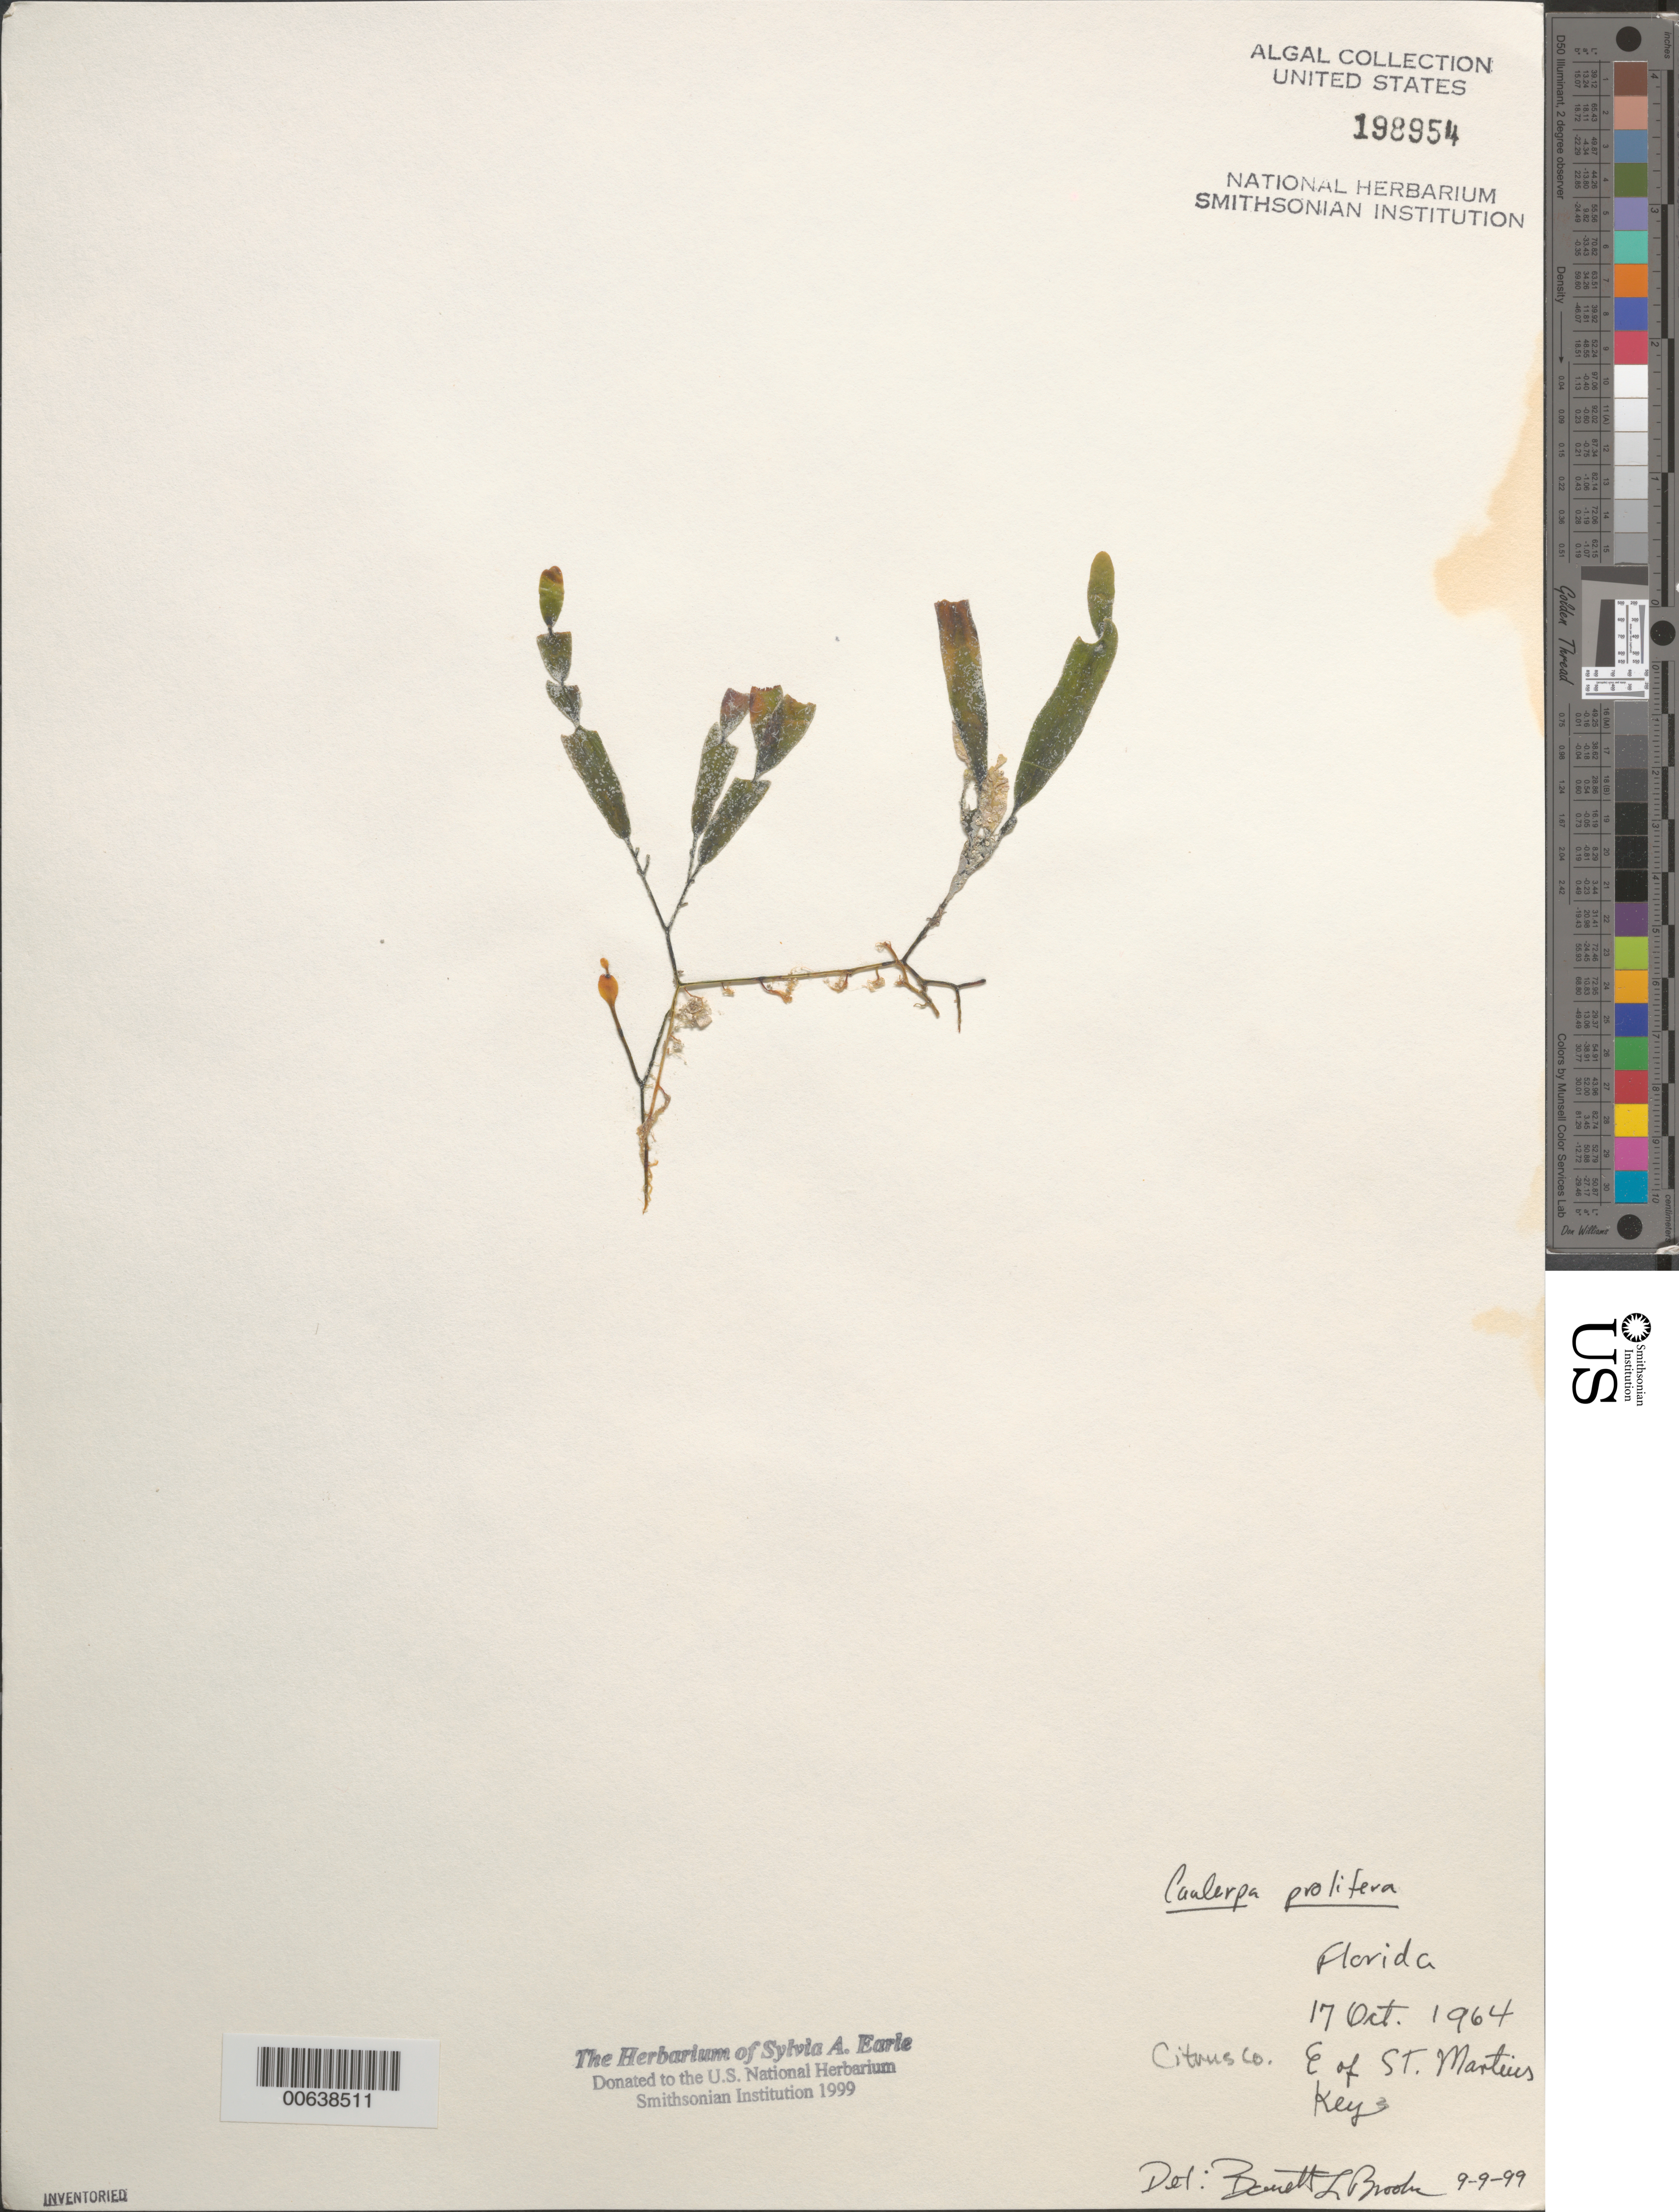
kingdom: Plantae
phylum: Chlorophyta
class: Ulvophyceae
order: Bryopsidales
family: Caulerpaceae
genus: Caulerpa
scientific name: Caulerpa prolifera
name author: (Forssk.) J.V.Lamouroux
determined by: Brooks, B. L., (BOT), Smithsonian Institution - National Museum of Natural History (UNITED STATES)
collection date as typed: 17 Oct 1964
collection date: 1964-10-17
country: United States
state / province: Florida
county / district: Citrus County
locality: East of St. Martins Keys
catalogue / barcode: US 198954